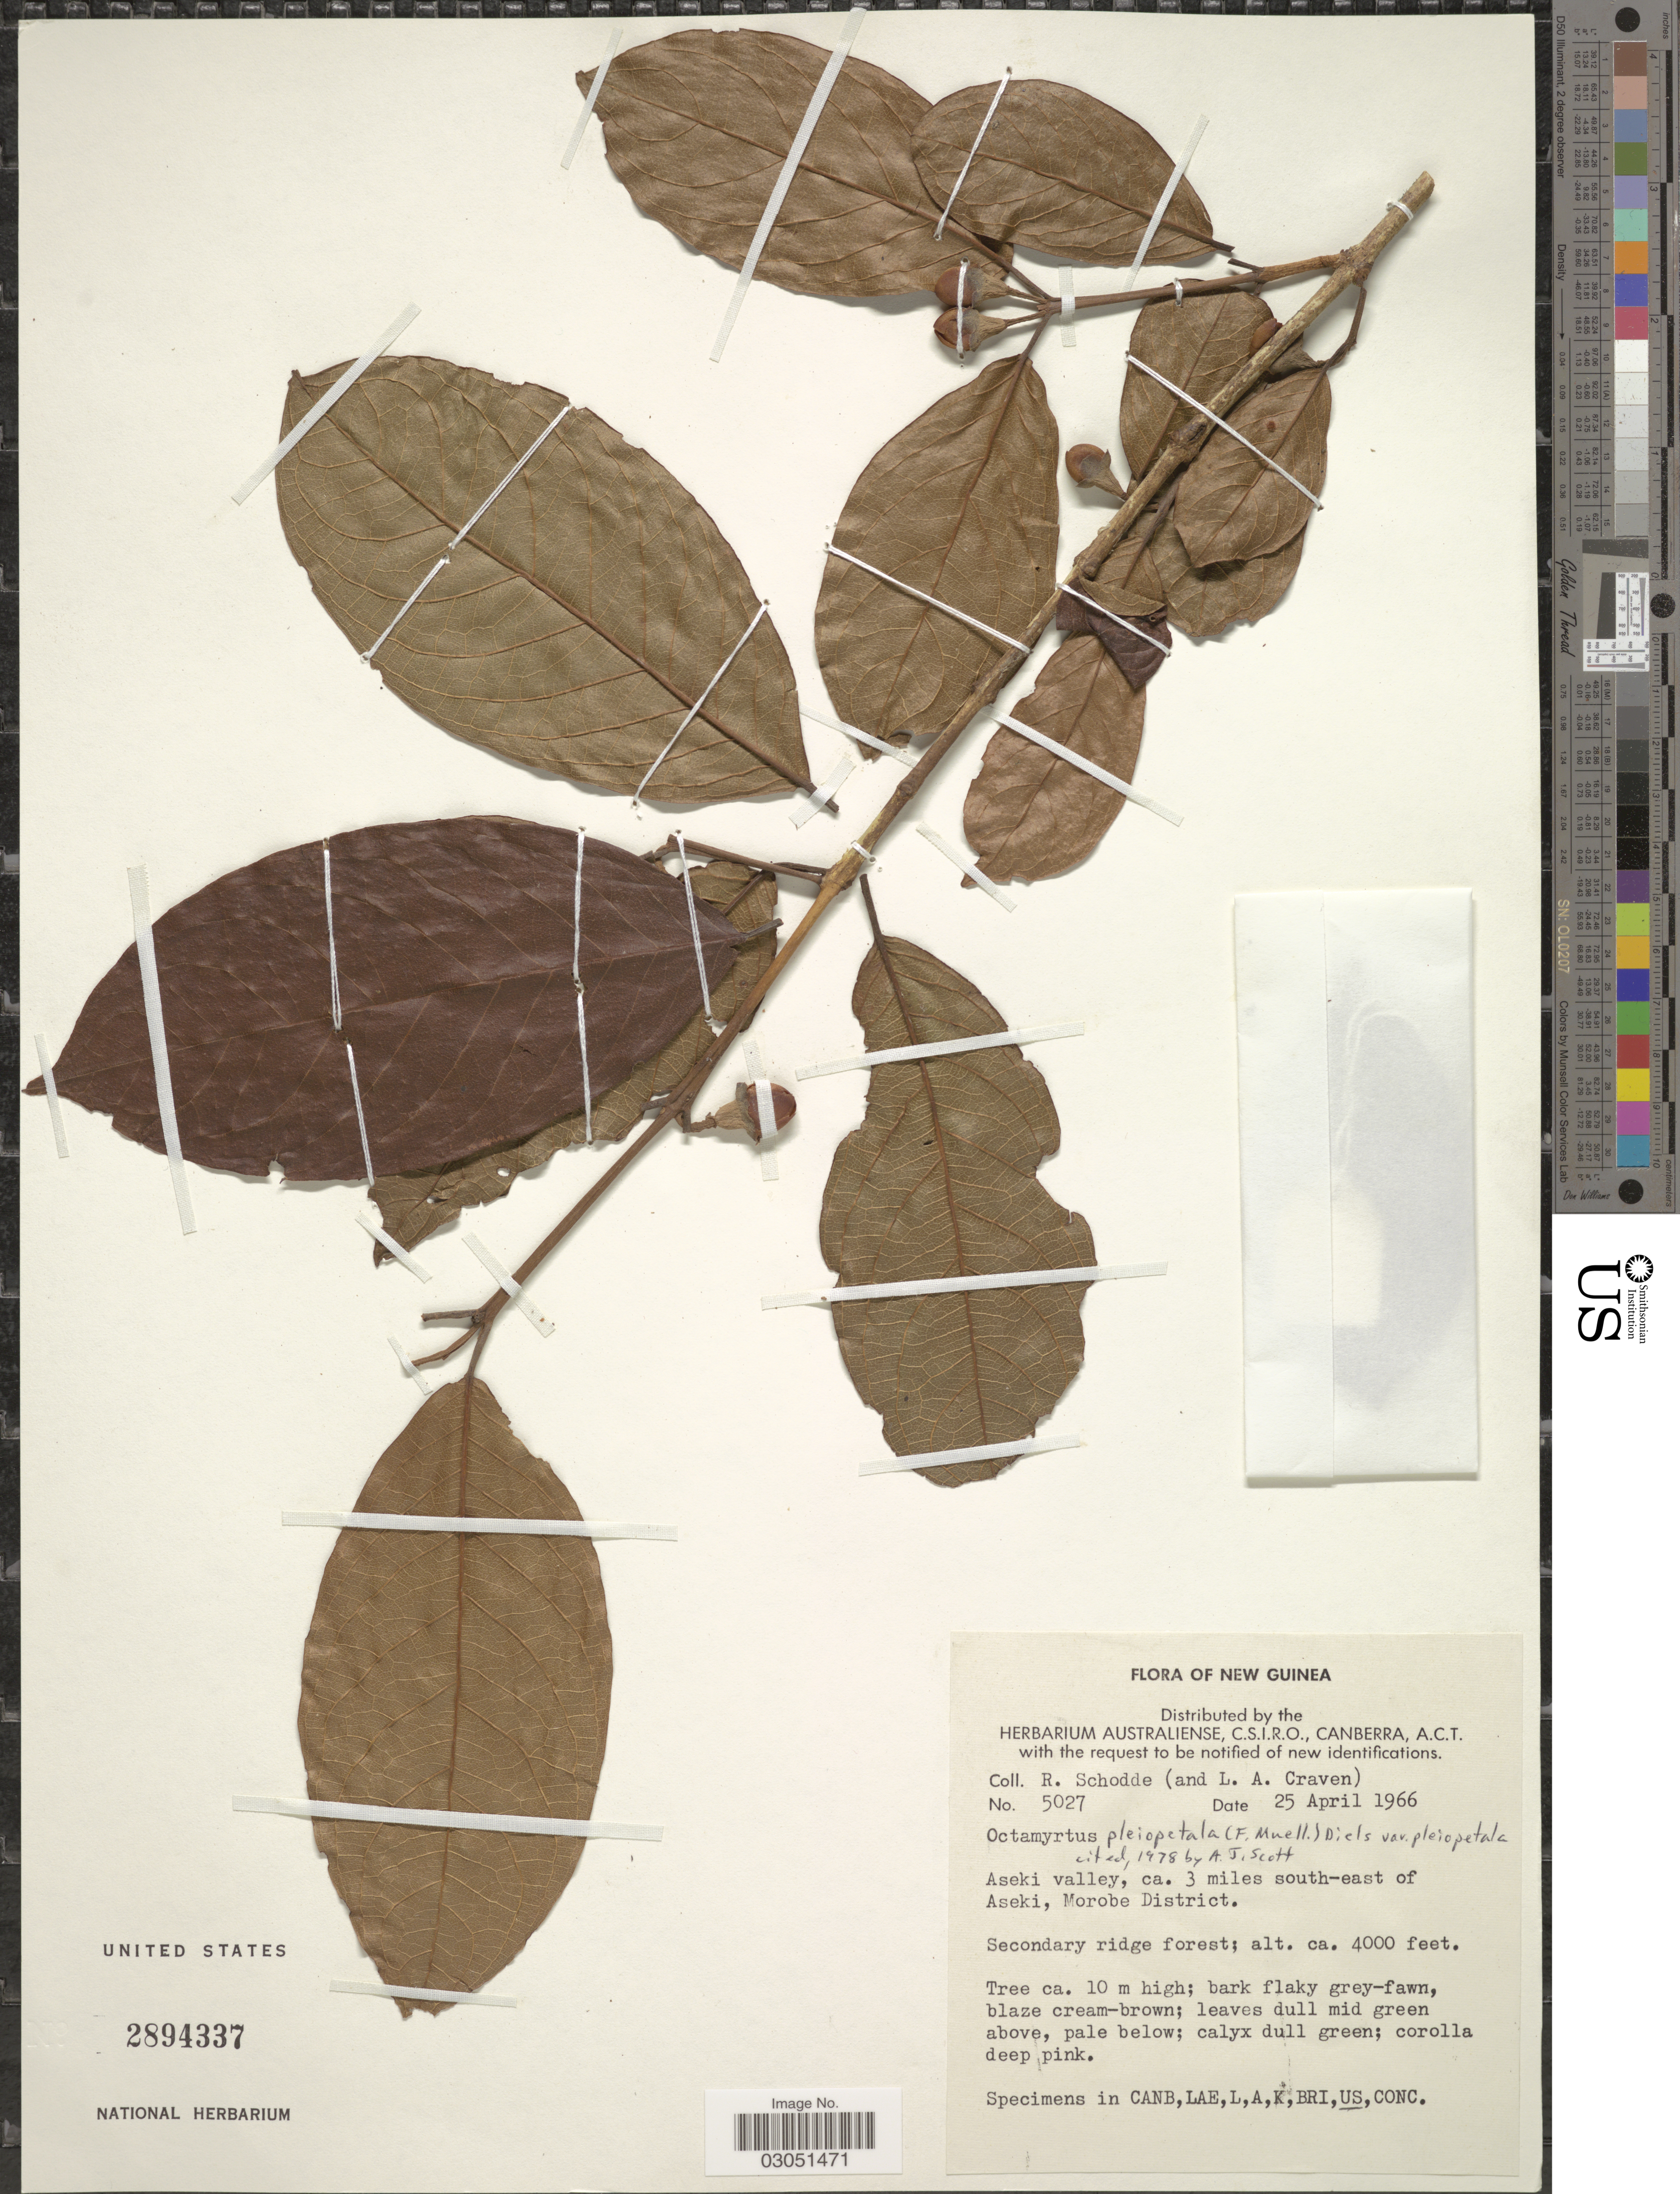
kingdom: Plantae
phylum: Tracheophyta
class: Magnoliopsida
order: Myrtales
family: Myrtaceae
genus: Octamyrtus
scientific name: Octamyrtus pleiopetala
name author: Diels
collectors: R. Schodde & L. A. Craven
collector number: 5027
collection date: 1966-04-25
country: Papua New Guinea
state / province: Morobe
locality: New Guinea, Aseki valley, ca. 3 miles south-east of Aseki, Morobe District.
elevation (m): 1219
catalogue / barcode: US 2894337